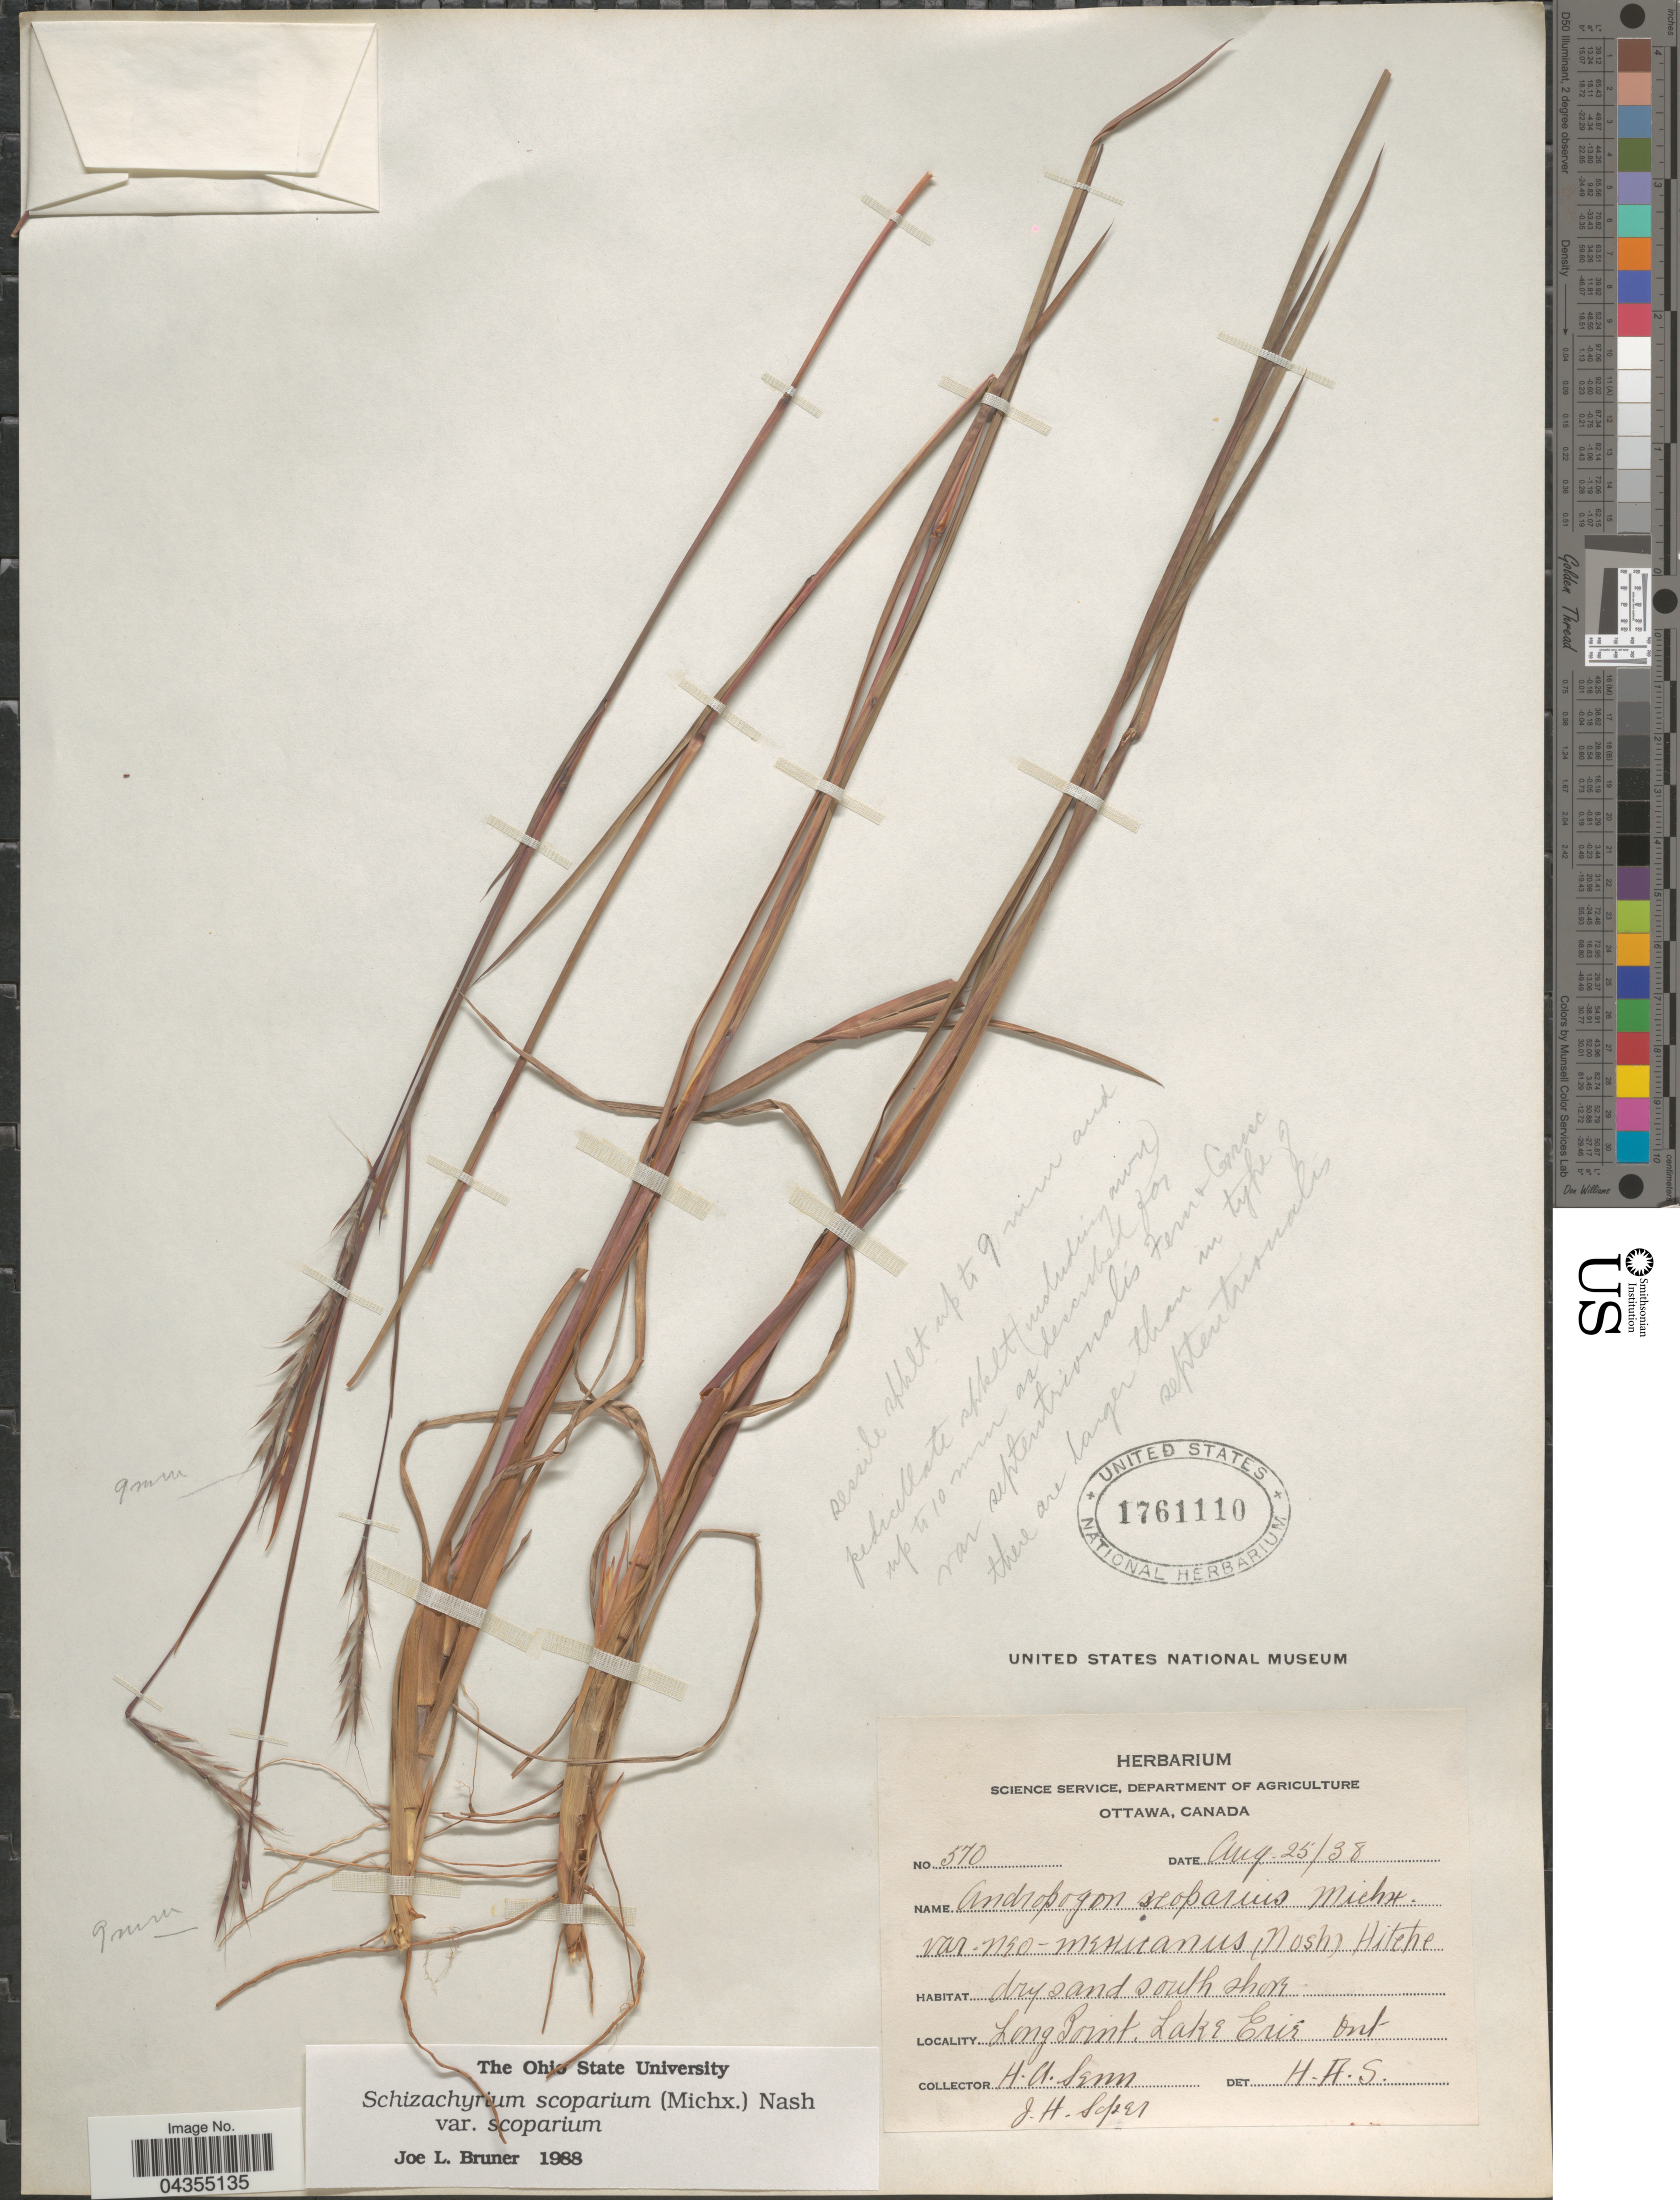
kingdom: Plantae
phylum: Tracheophyta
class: Liliopsida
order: Poales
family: Poaceae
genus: Schizachyrium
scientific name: Schizachyrium scoparium var. scoparium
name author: (Michx.) Nash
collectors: H. Senn & J. H. Soper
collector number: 570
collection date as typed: Transcribed d/m/y: 25/8/38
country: Canada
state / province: Ontario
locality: Dry sand south shore. Long Point, Lake Erié.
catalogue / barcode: US 1761110